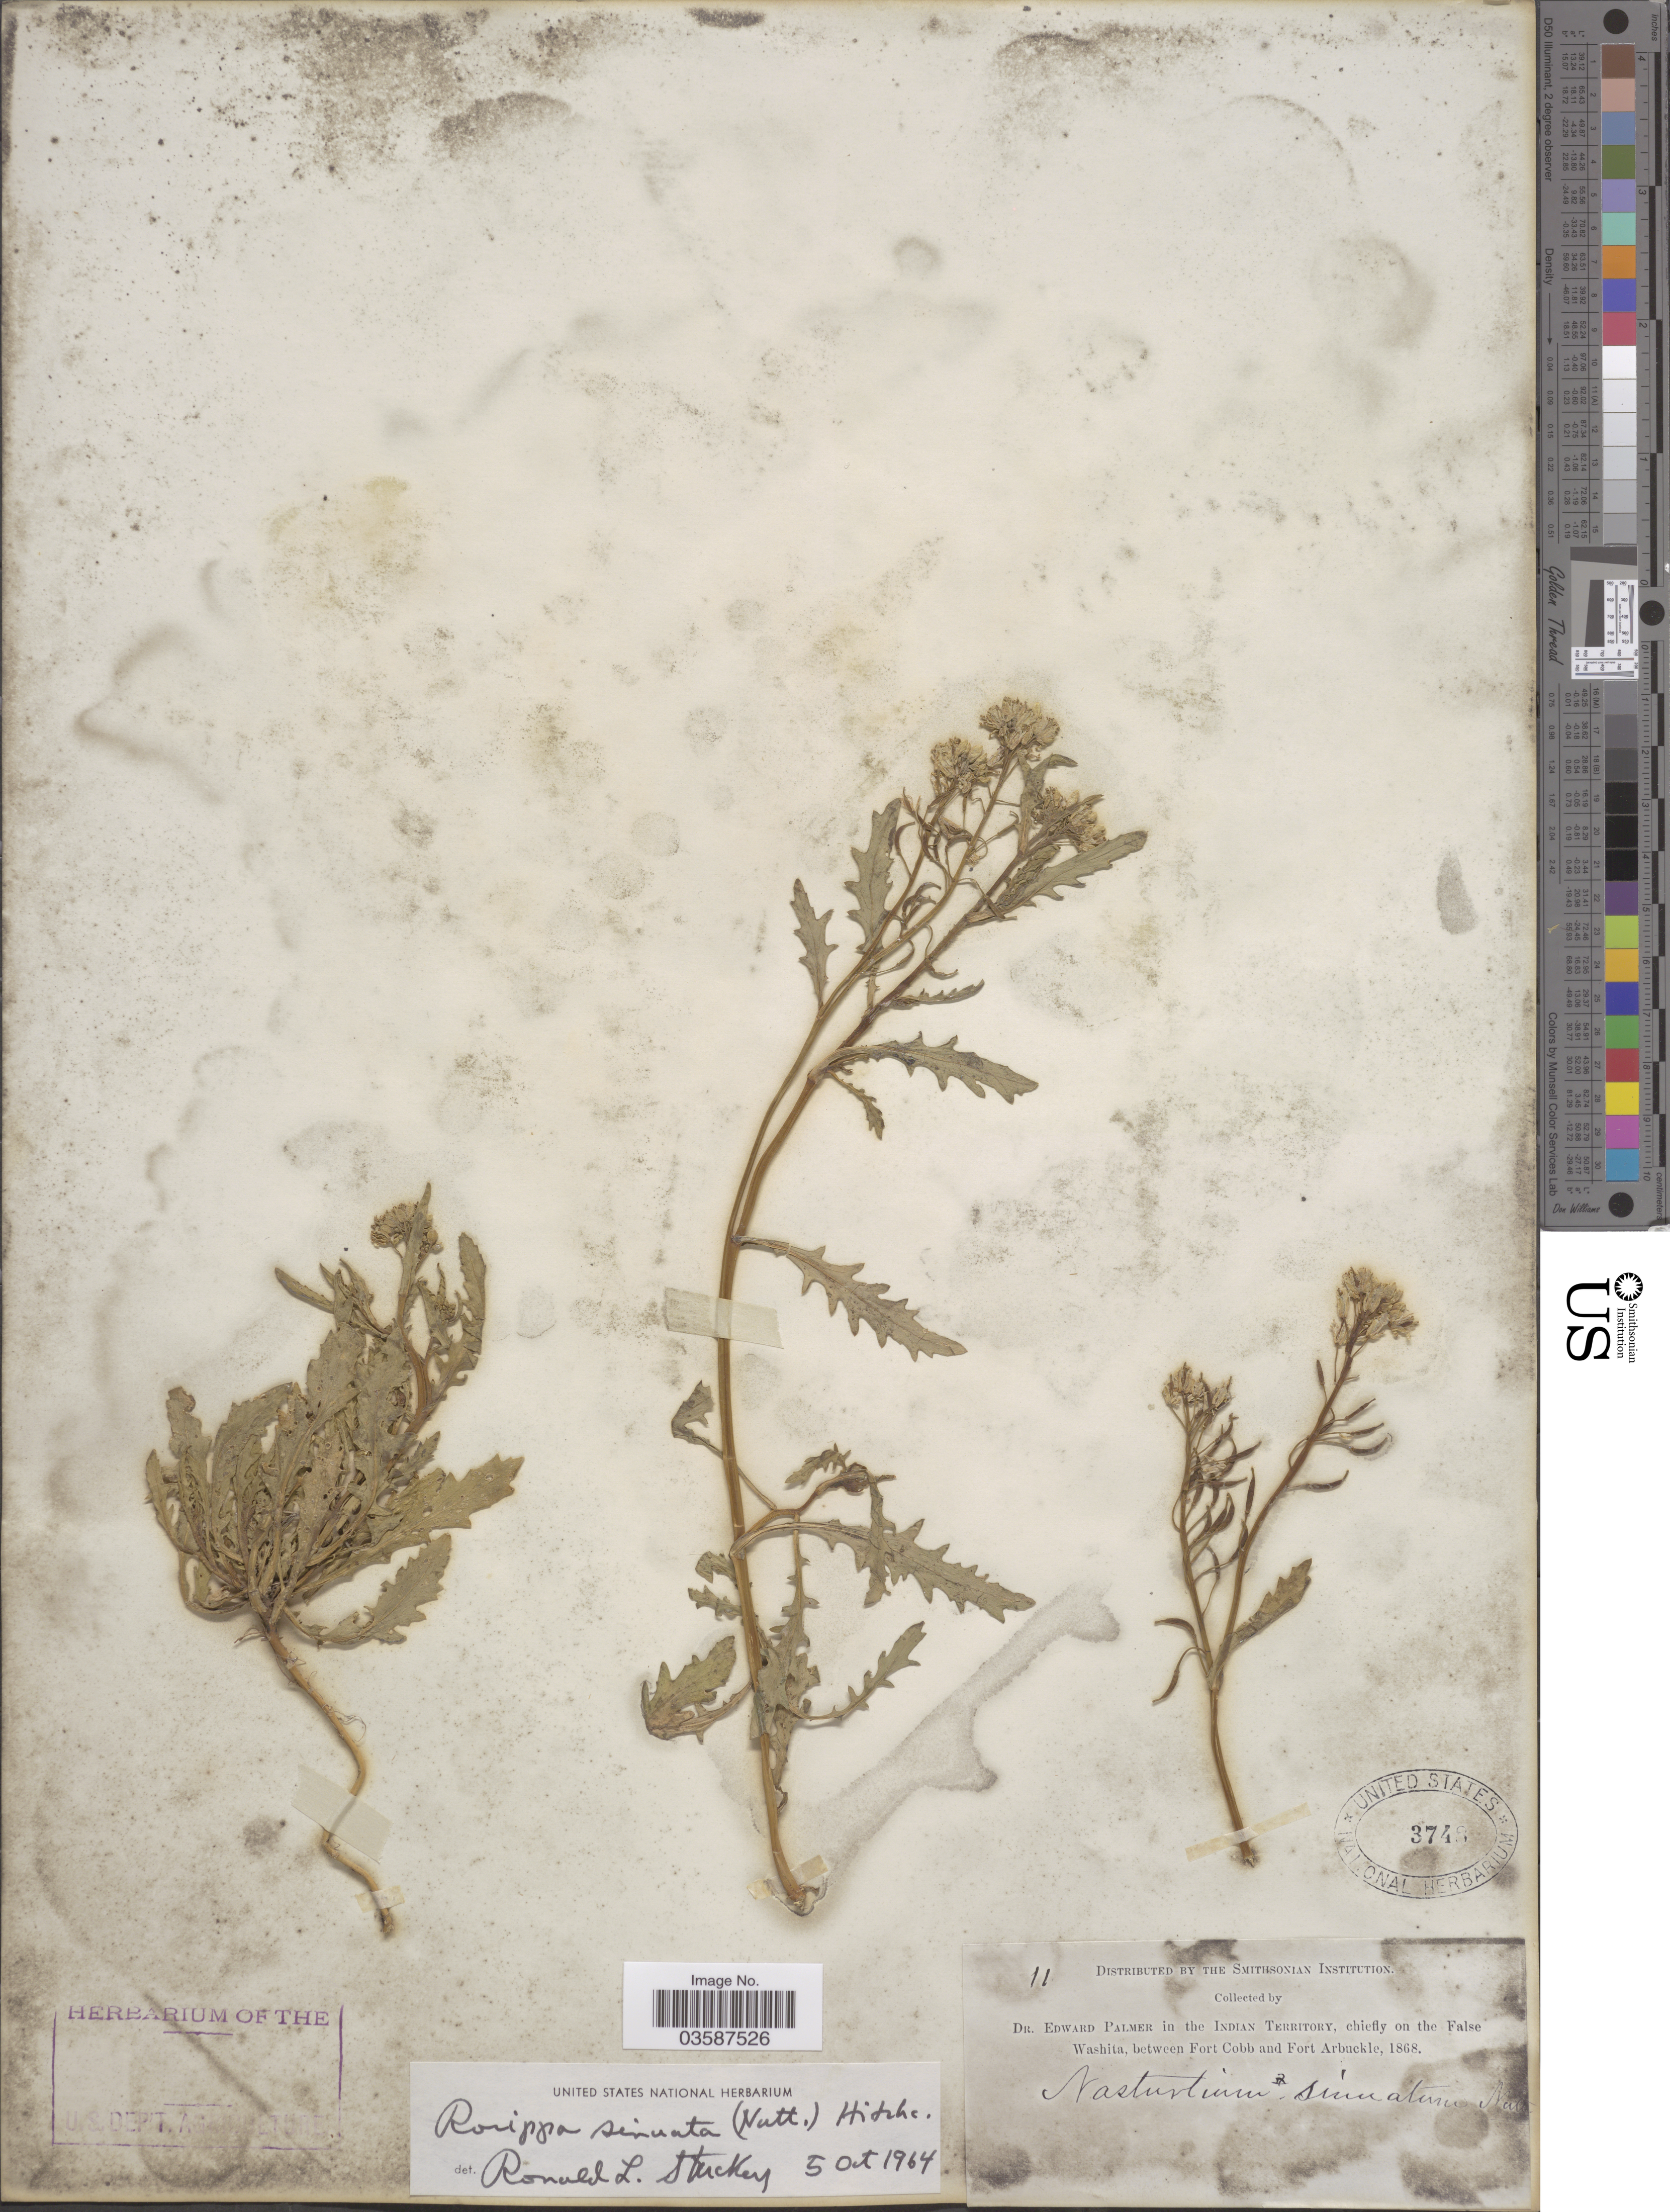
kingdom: Plantae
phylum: Tracheophyta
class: Magnoliopsida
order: Brassicales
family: Brassicaceae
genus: Rorippa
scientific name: Rorippa sinuata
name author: (Nutt.) Hitchc.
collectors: E. Palmer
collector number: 11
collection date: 1868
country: United States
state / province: Oklahoma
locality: In the Indian Territory, chiefly on the False Washita, between Fort Cobb and Fort Arbuckle.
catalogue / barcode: US 3748